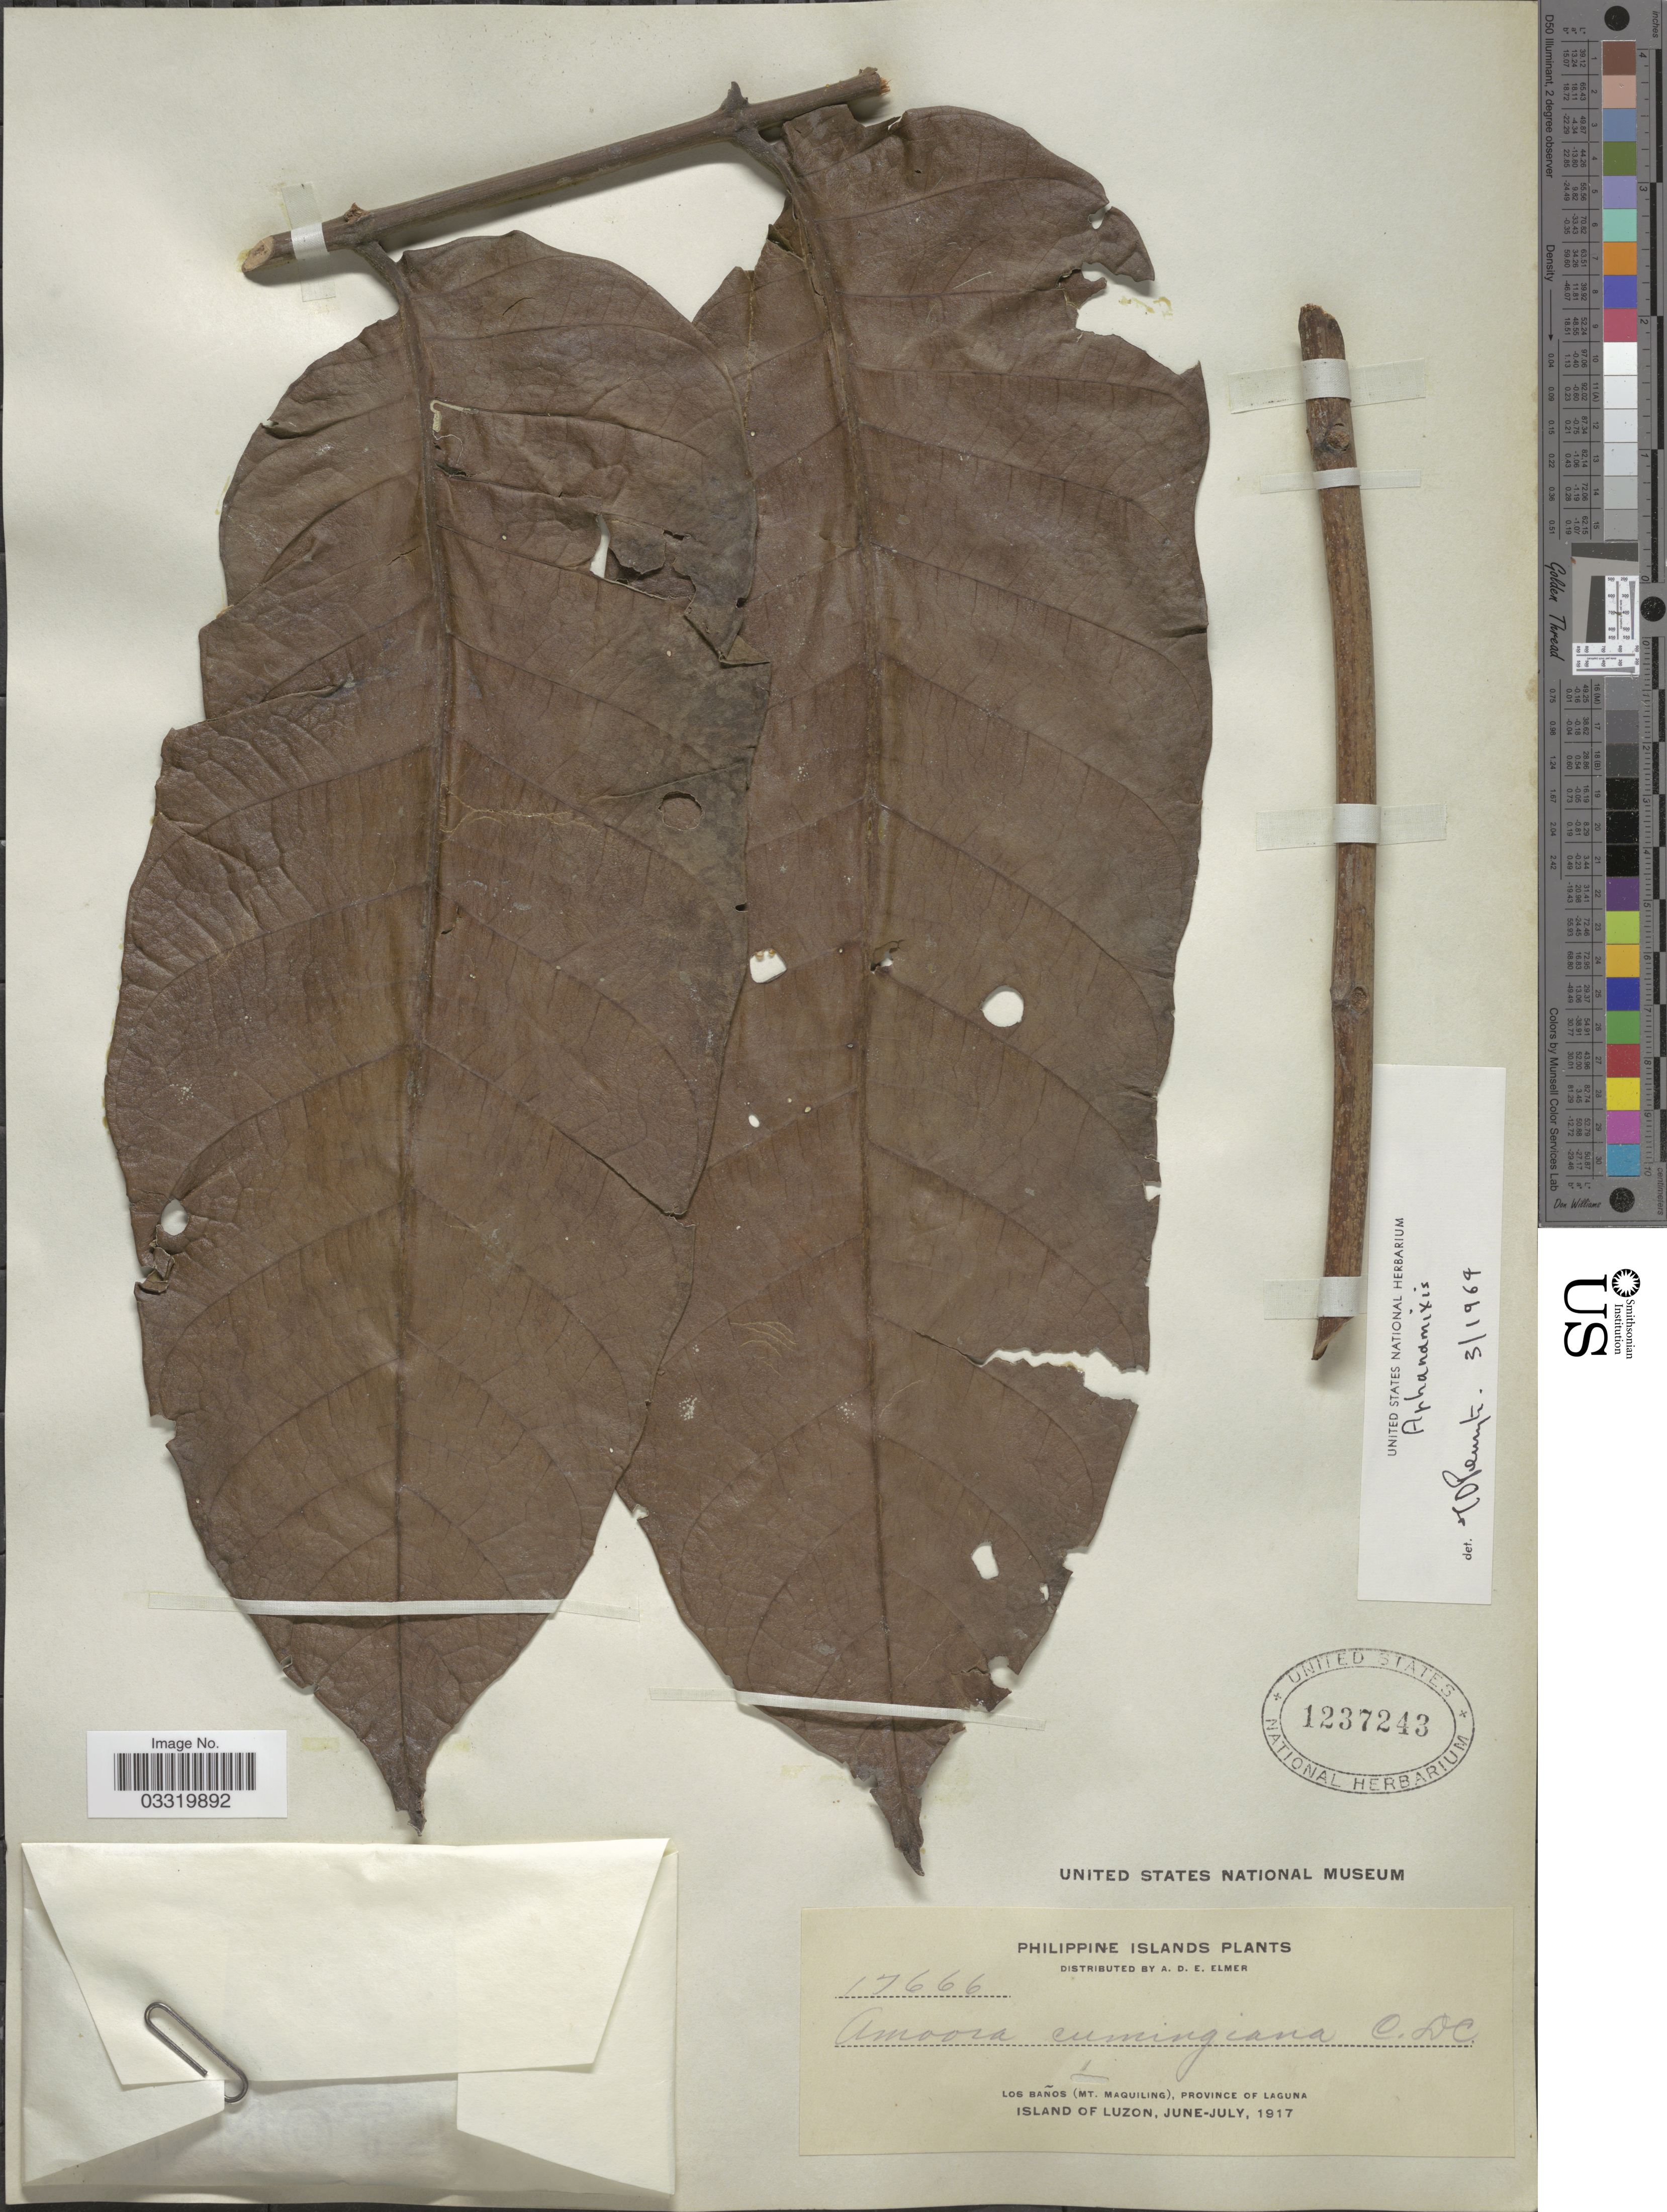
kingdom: Plantae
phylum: Tracheophyta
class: Magnoliopsida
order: Sapindales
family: Meliaceae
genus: Aphanamixis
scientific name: Aphanamixis polystachya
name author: (Wall.) R. Parker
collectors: A. D. E. Elmer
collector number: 17666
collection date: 1917-06/1917-07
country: Philippines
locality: Los Baños (Mt. Maquiling), Province of Laguna, Island of Luzon.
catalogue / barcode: US 1237243